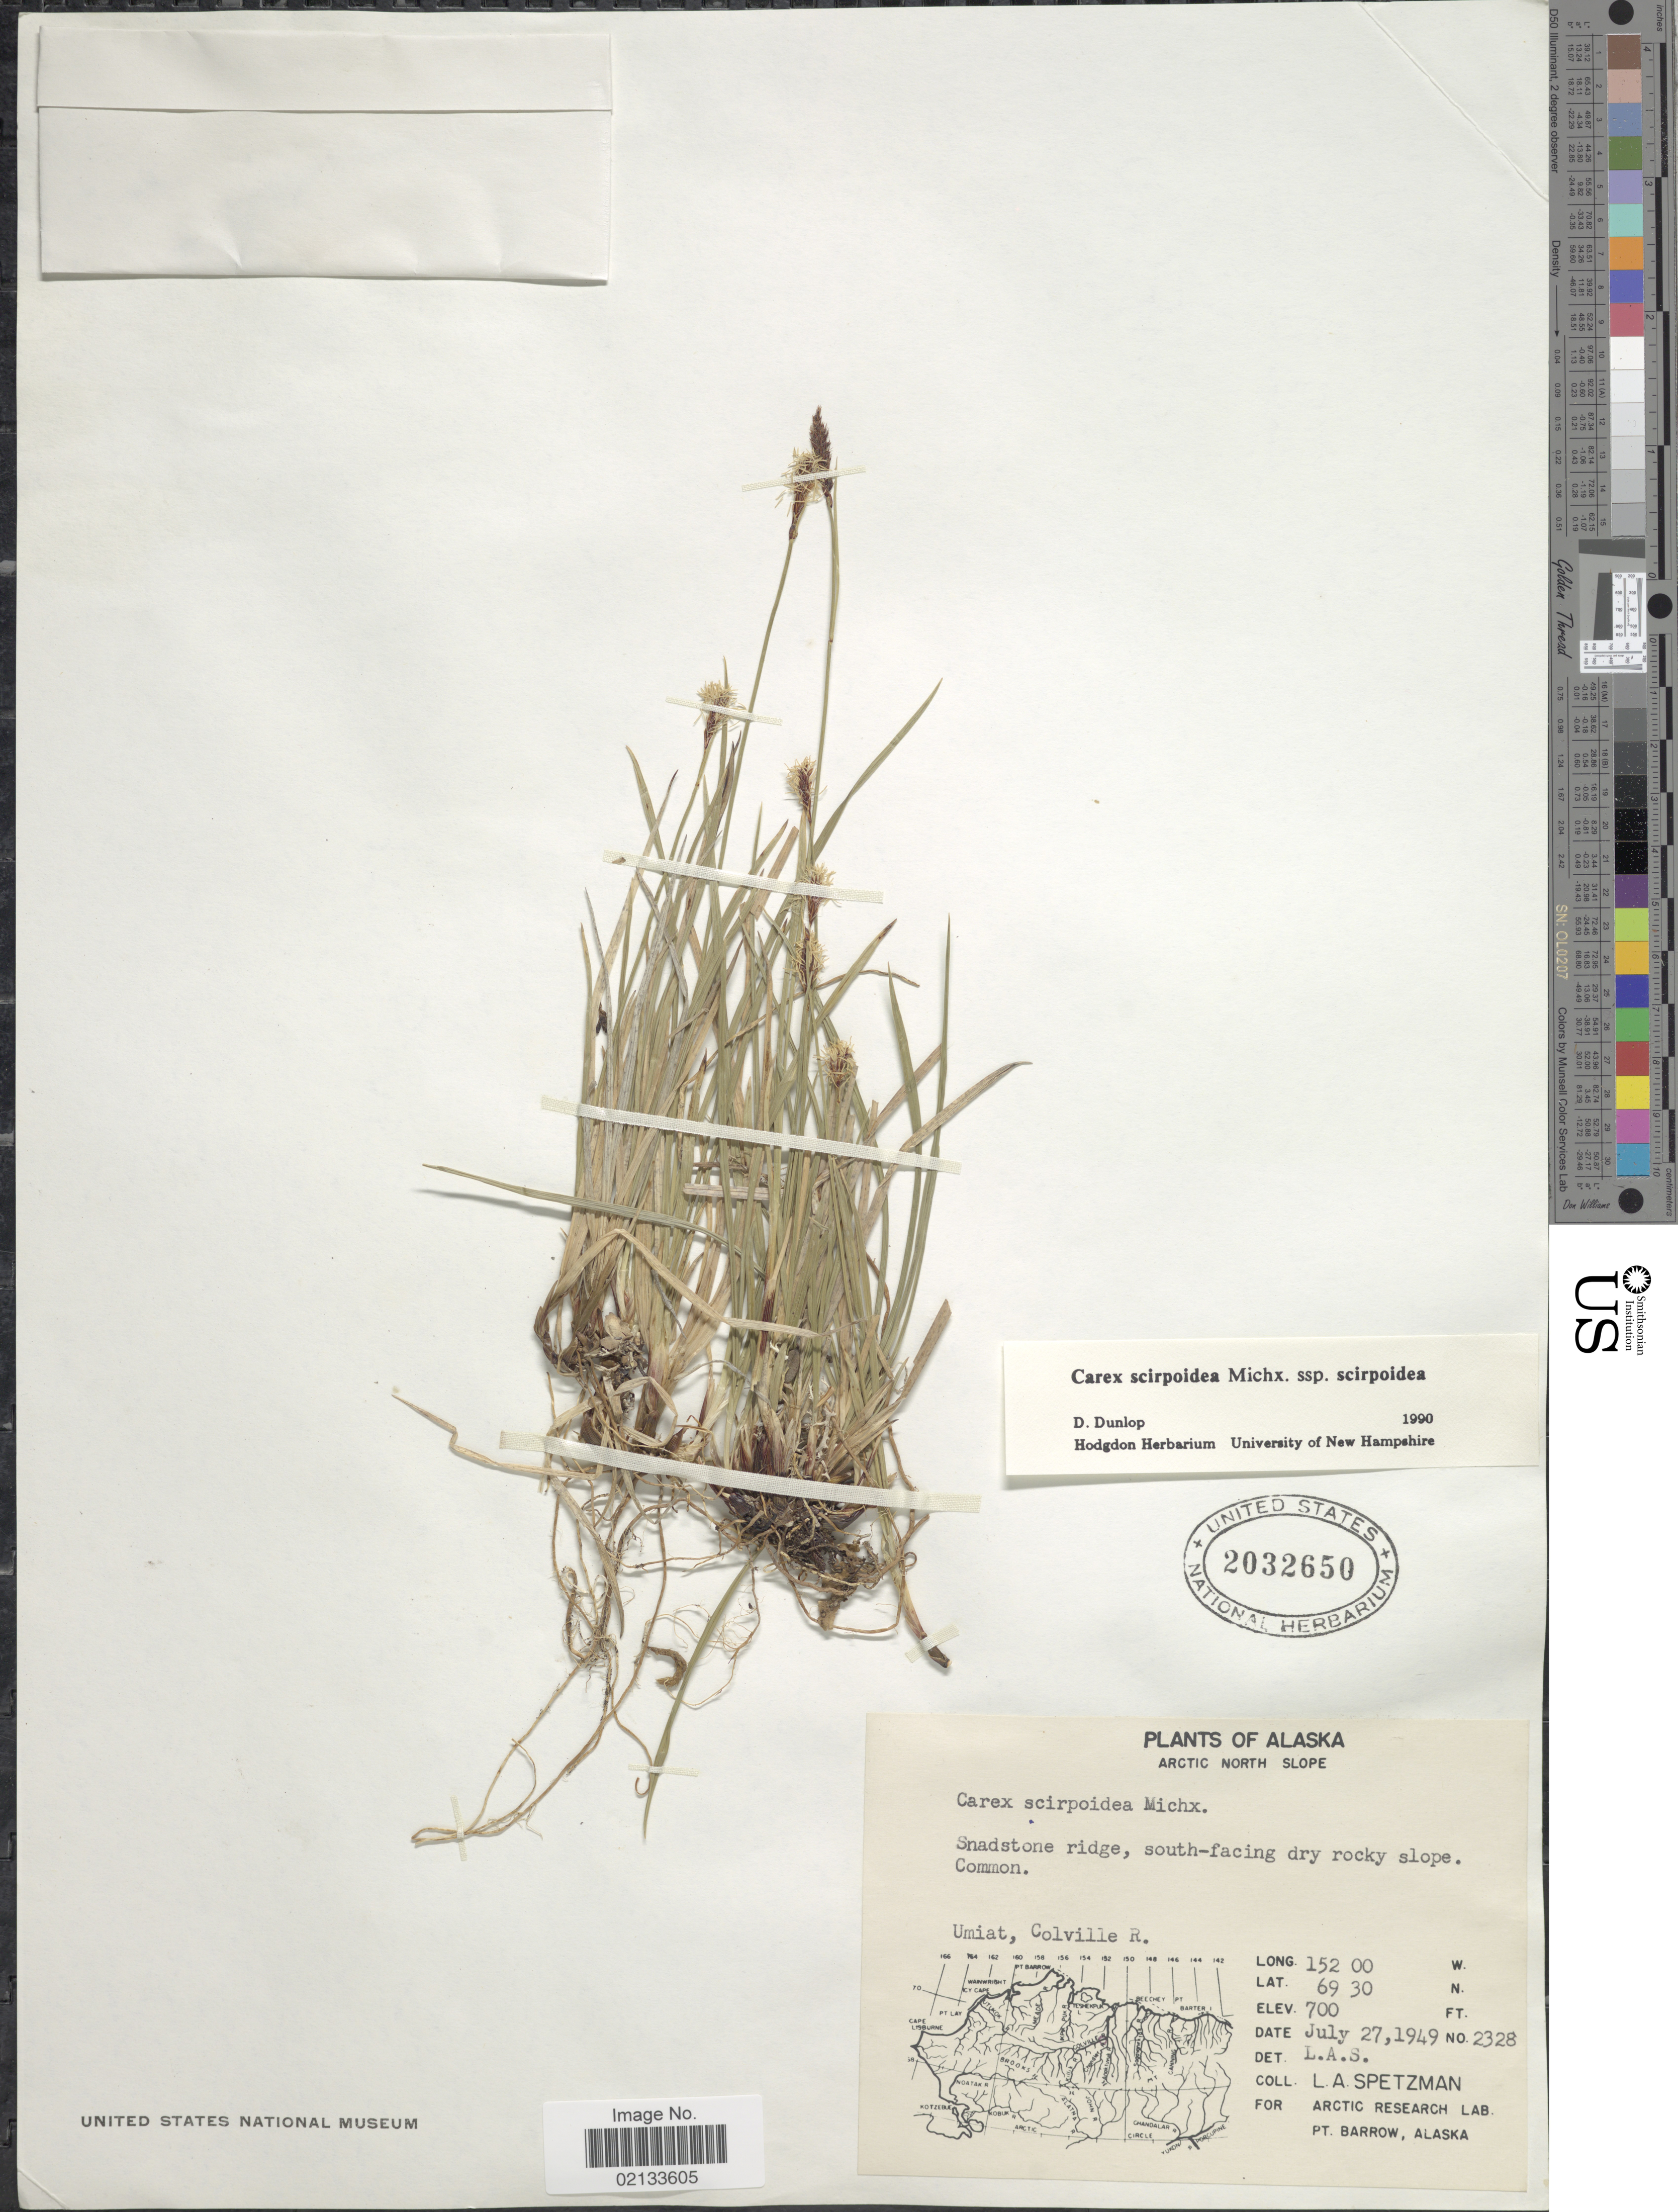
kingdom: Plantae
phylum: Tracheophyta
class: Liliopsida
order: Poales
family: Cyperaceae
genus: Carex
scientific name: Carex scirpoidea subsp. scirpoidea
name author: Michx.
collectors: L. Spetzman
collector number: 2328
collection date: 1949-07-27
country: United States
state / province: Alaska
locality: Arctic North Slope, Snadstone ridge, south-facing dry rocky slope. Common, Umiat, Colville R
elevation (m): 213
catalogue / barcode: US 2032650